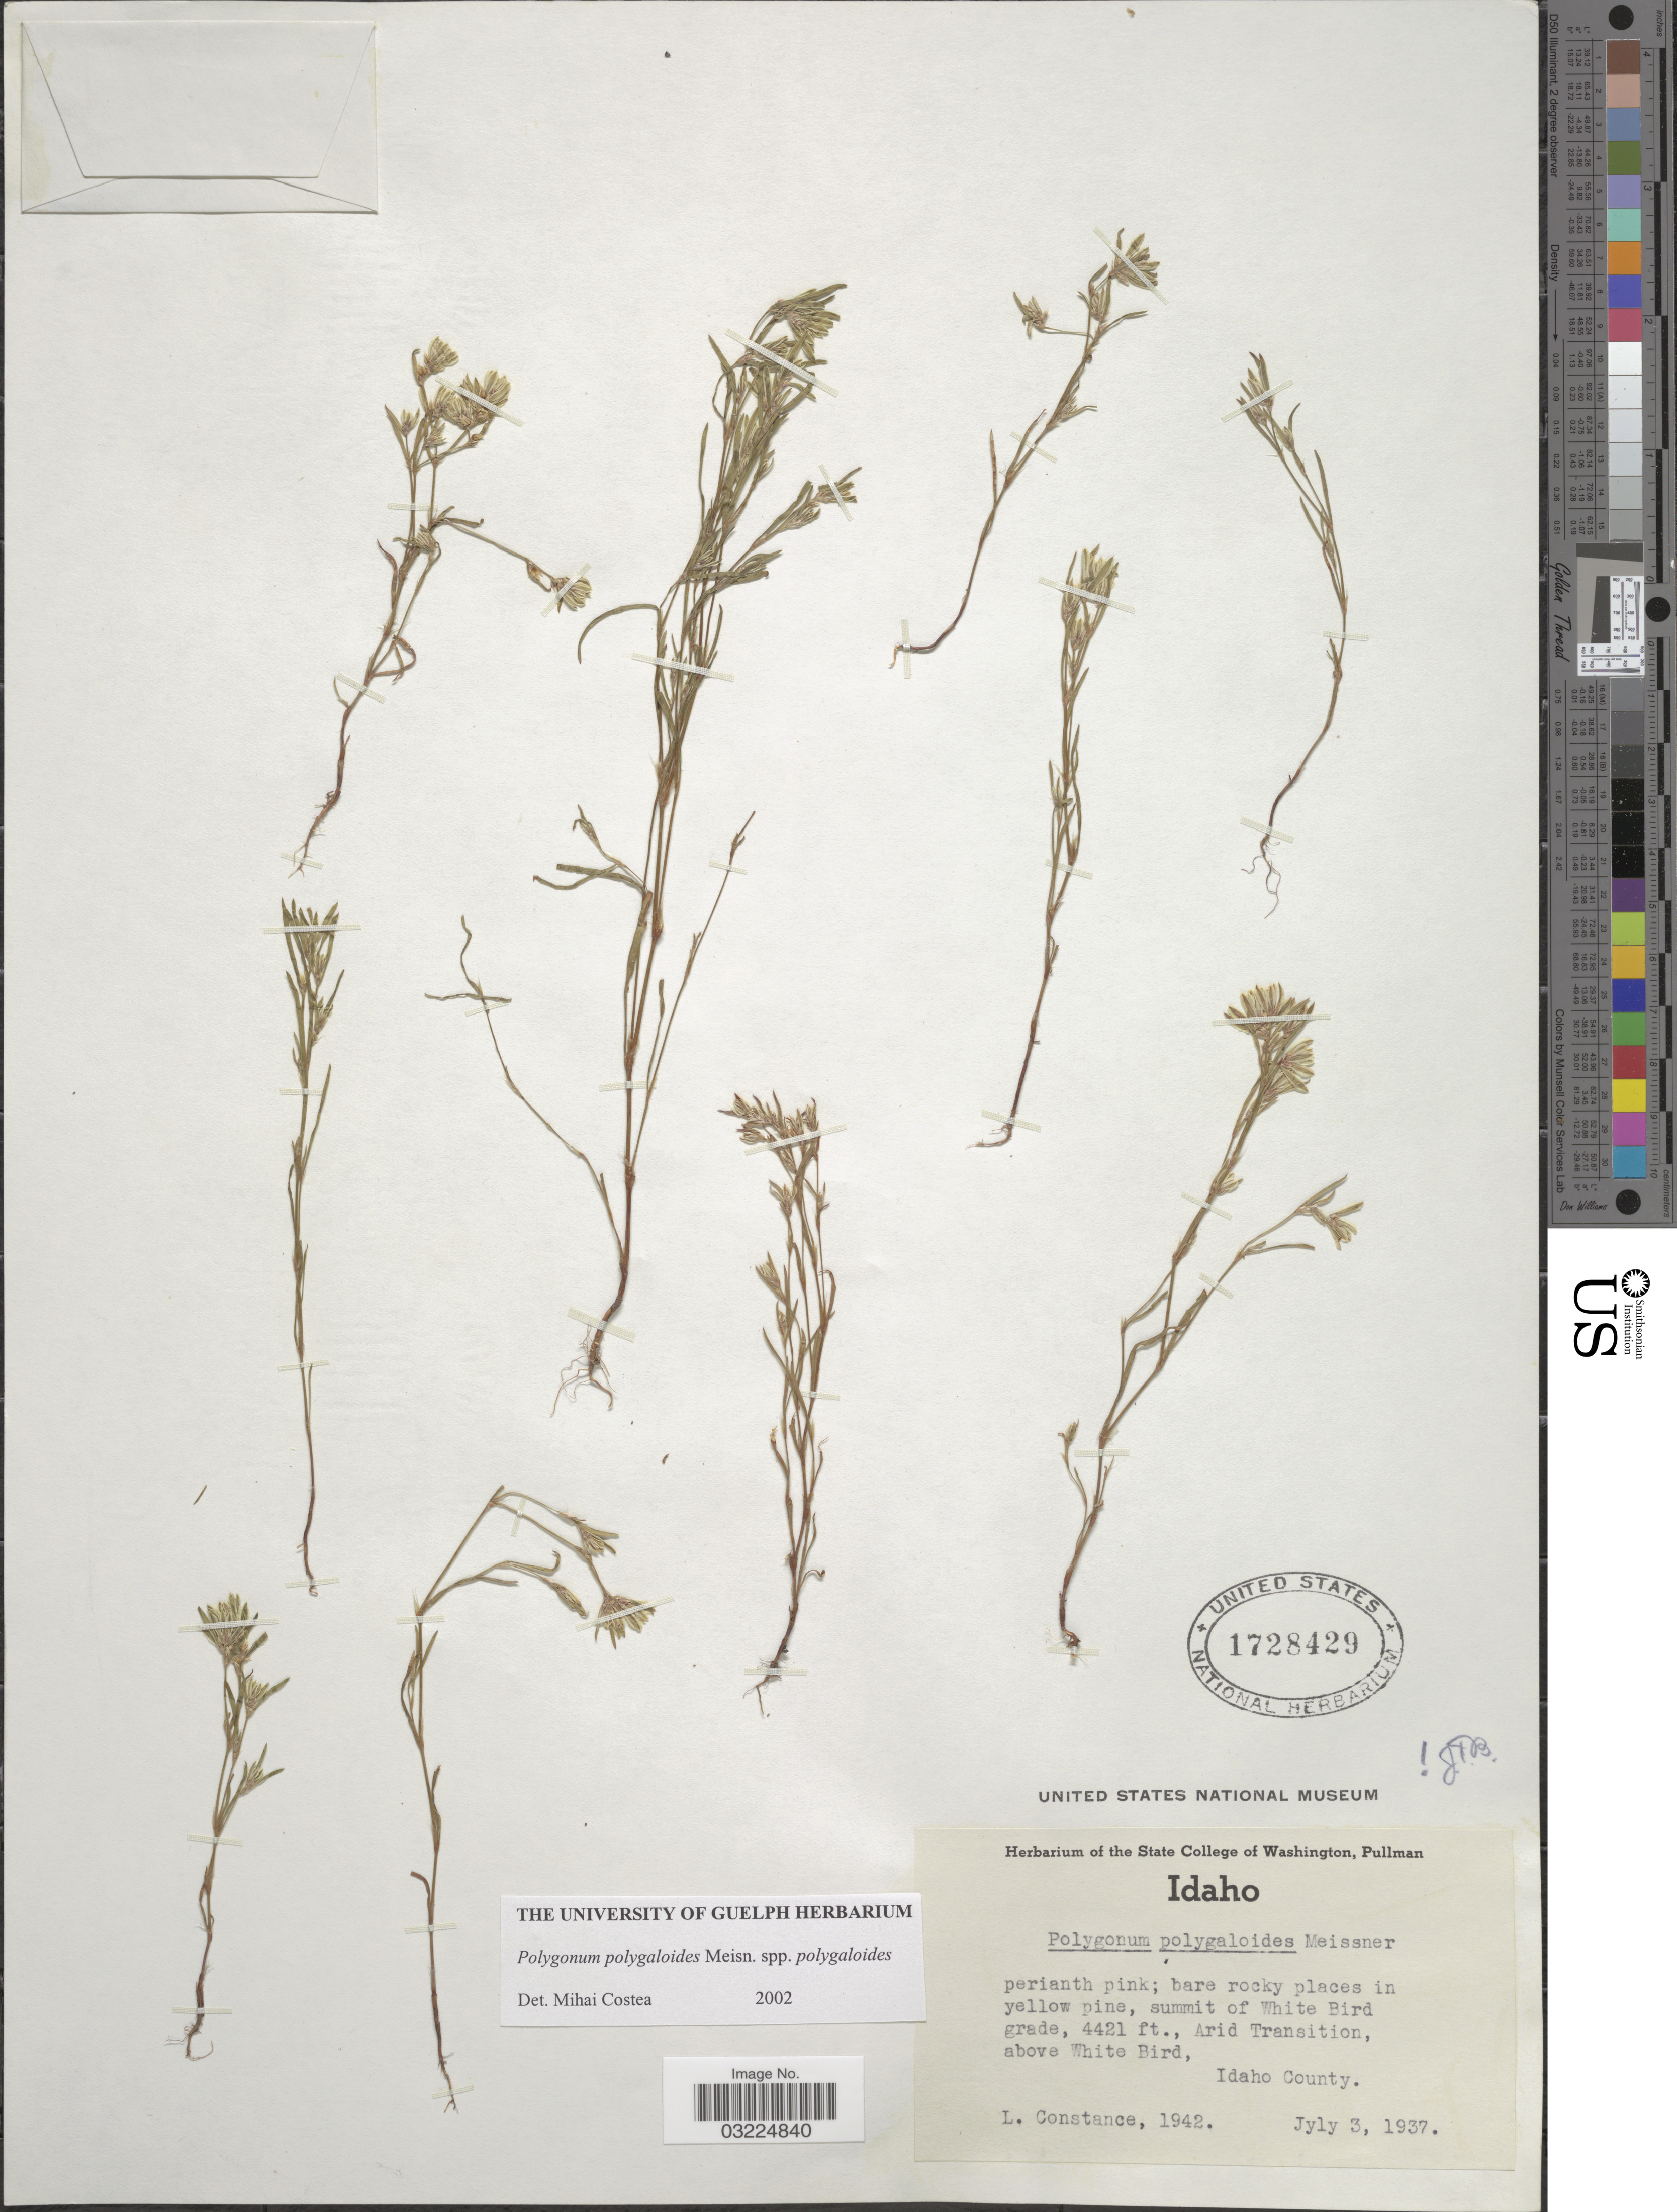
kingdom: Plantae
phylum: Tracheophyta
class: Magnoliopsida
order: Caryophyllales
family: Polygonaceae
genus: Polygonum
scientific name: Polygonum polygaloides subsp. polygaloides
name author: Meisn.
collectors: L. Constance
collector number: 1942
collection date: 1937-07-03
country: United States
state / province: Idaho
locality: Summit of White Bird grade, Arid Transition, above White Bird, Idaho County.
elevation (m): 1348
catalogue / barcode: US 1728429